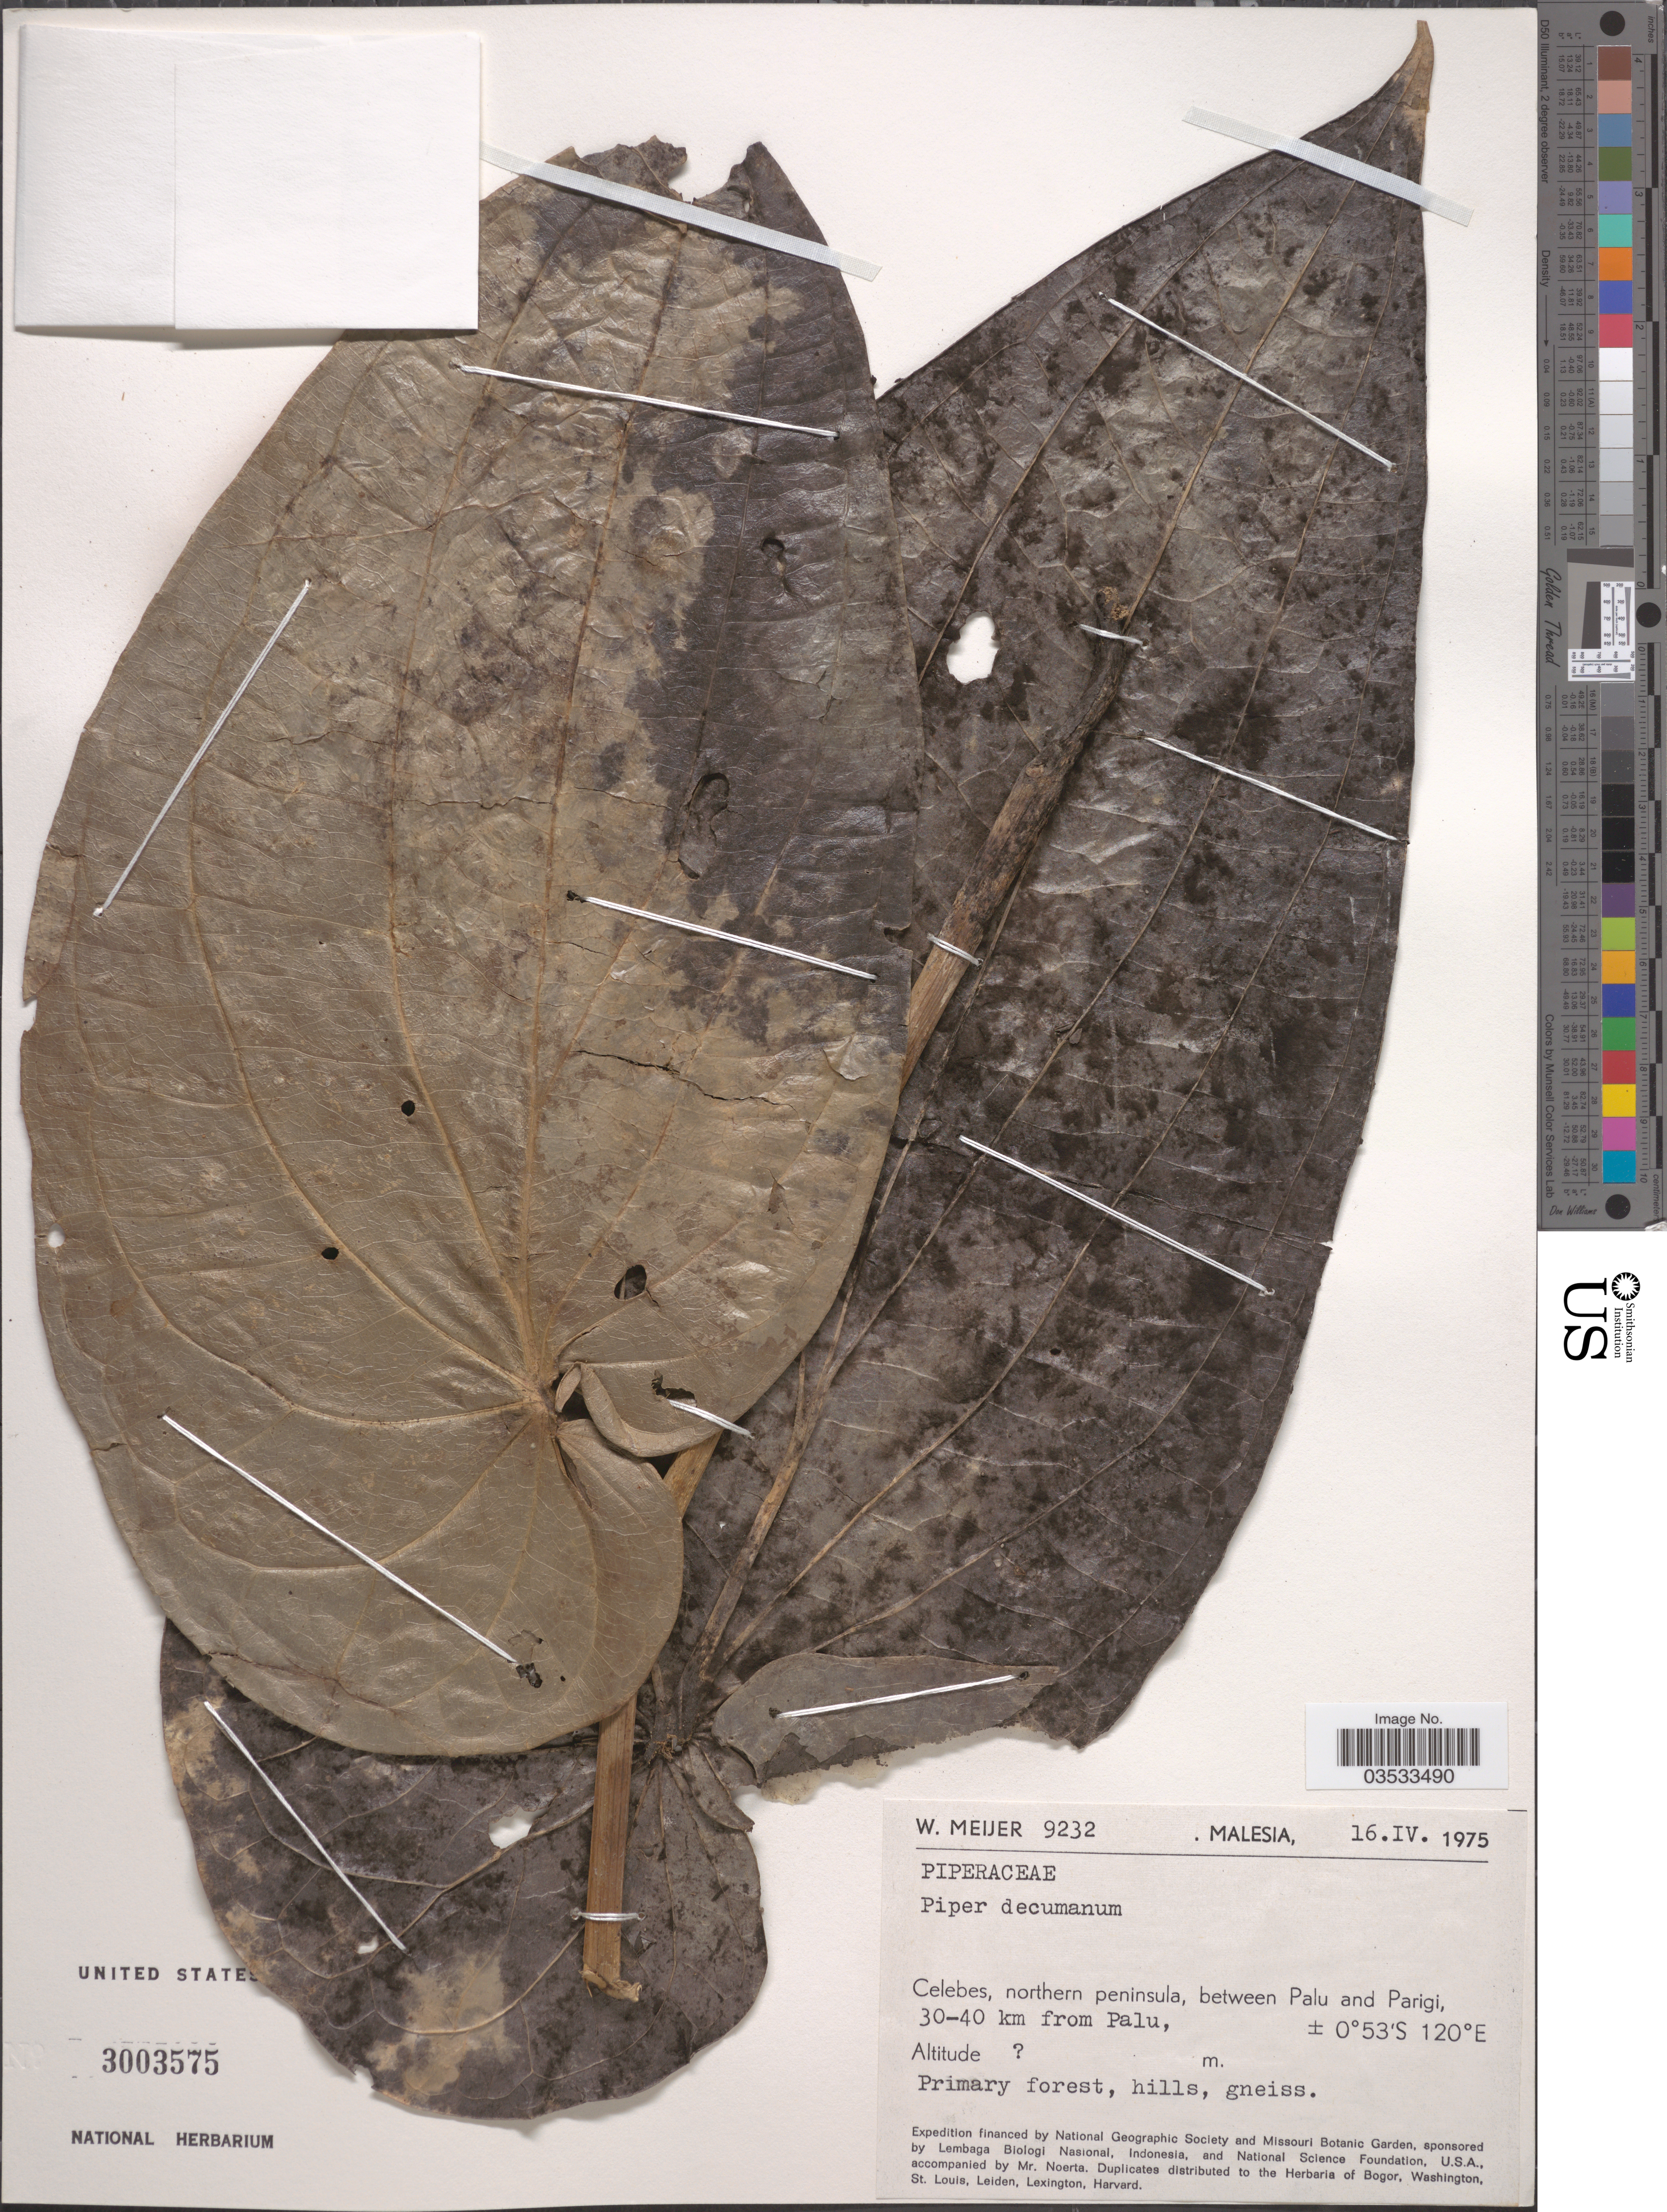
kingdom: Plantae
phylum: Tracheophyta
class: Magnoliopsida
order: Piperales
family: Piperaceae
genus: Piper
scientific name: Piper decumanum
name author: (Rumph.) L.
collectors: W. Meijer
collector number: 9232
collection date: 1975-04-16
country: Malaysia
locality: Malesia. Celebes, northern peninsula, between Palu and Parigi, 30-40 km from Palu.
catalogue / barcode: US 3003575